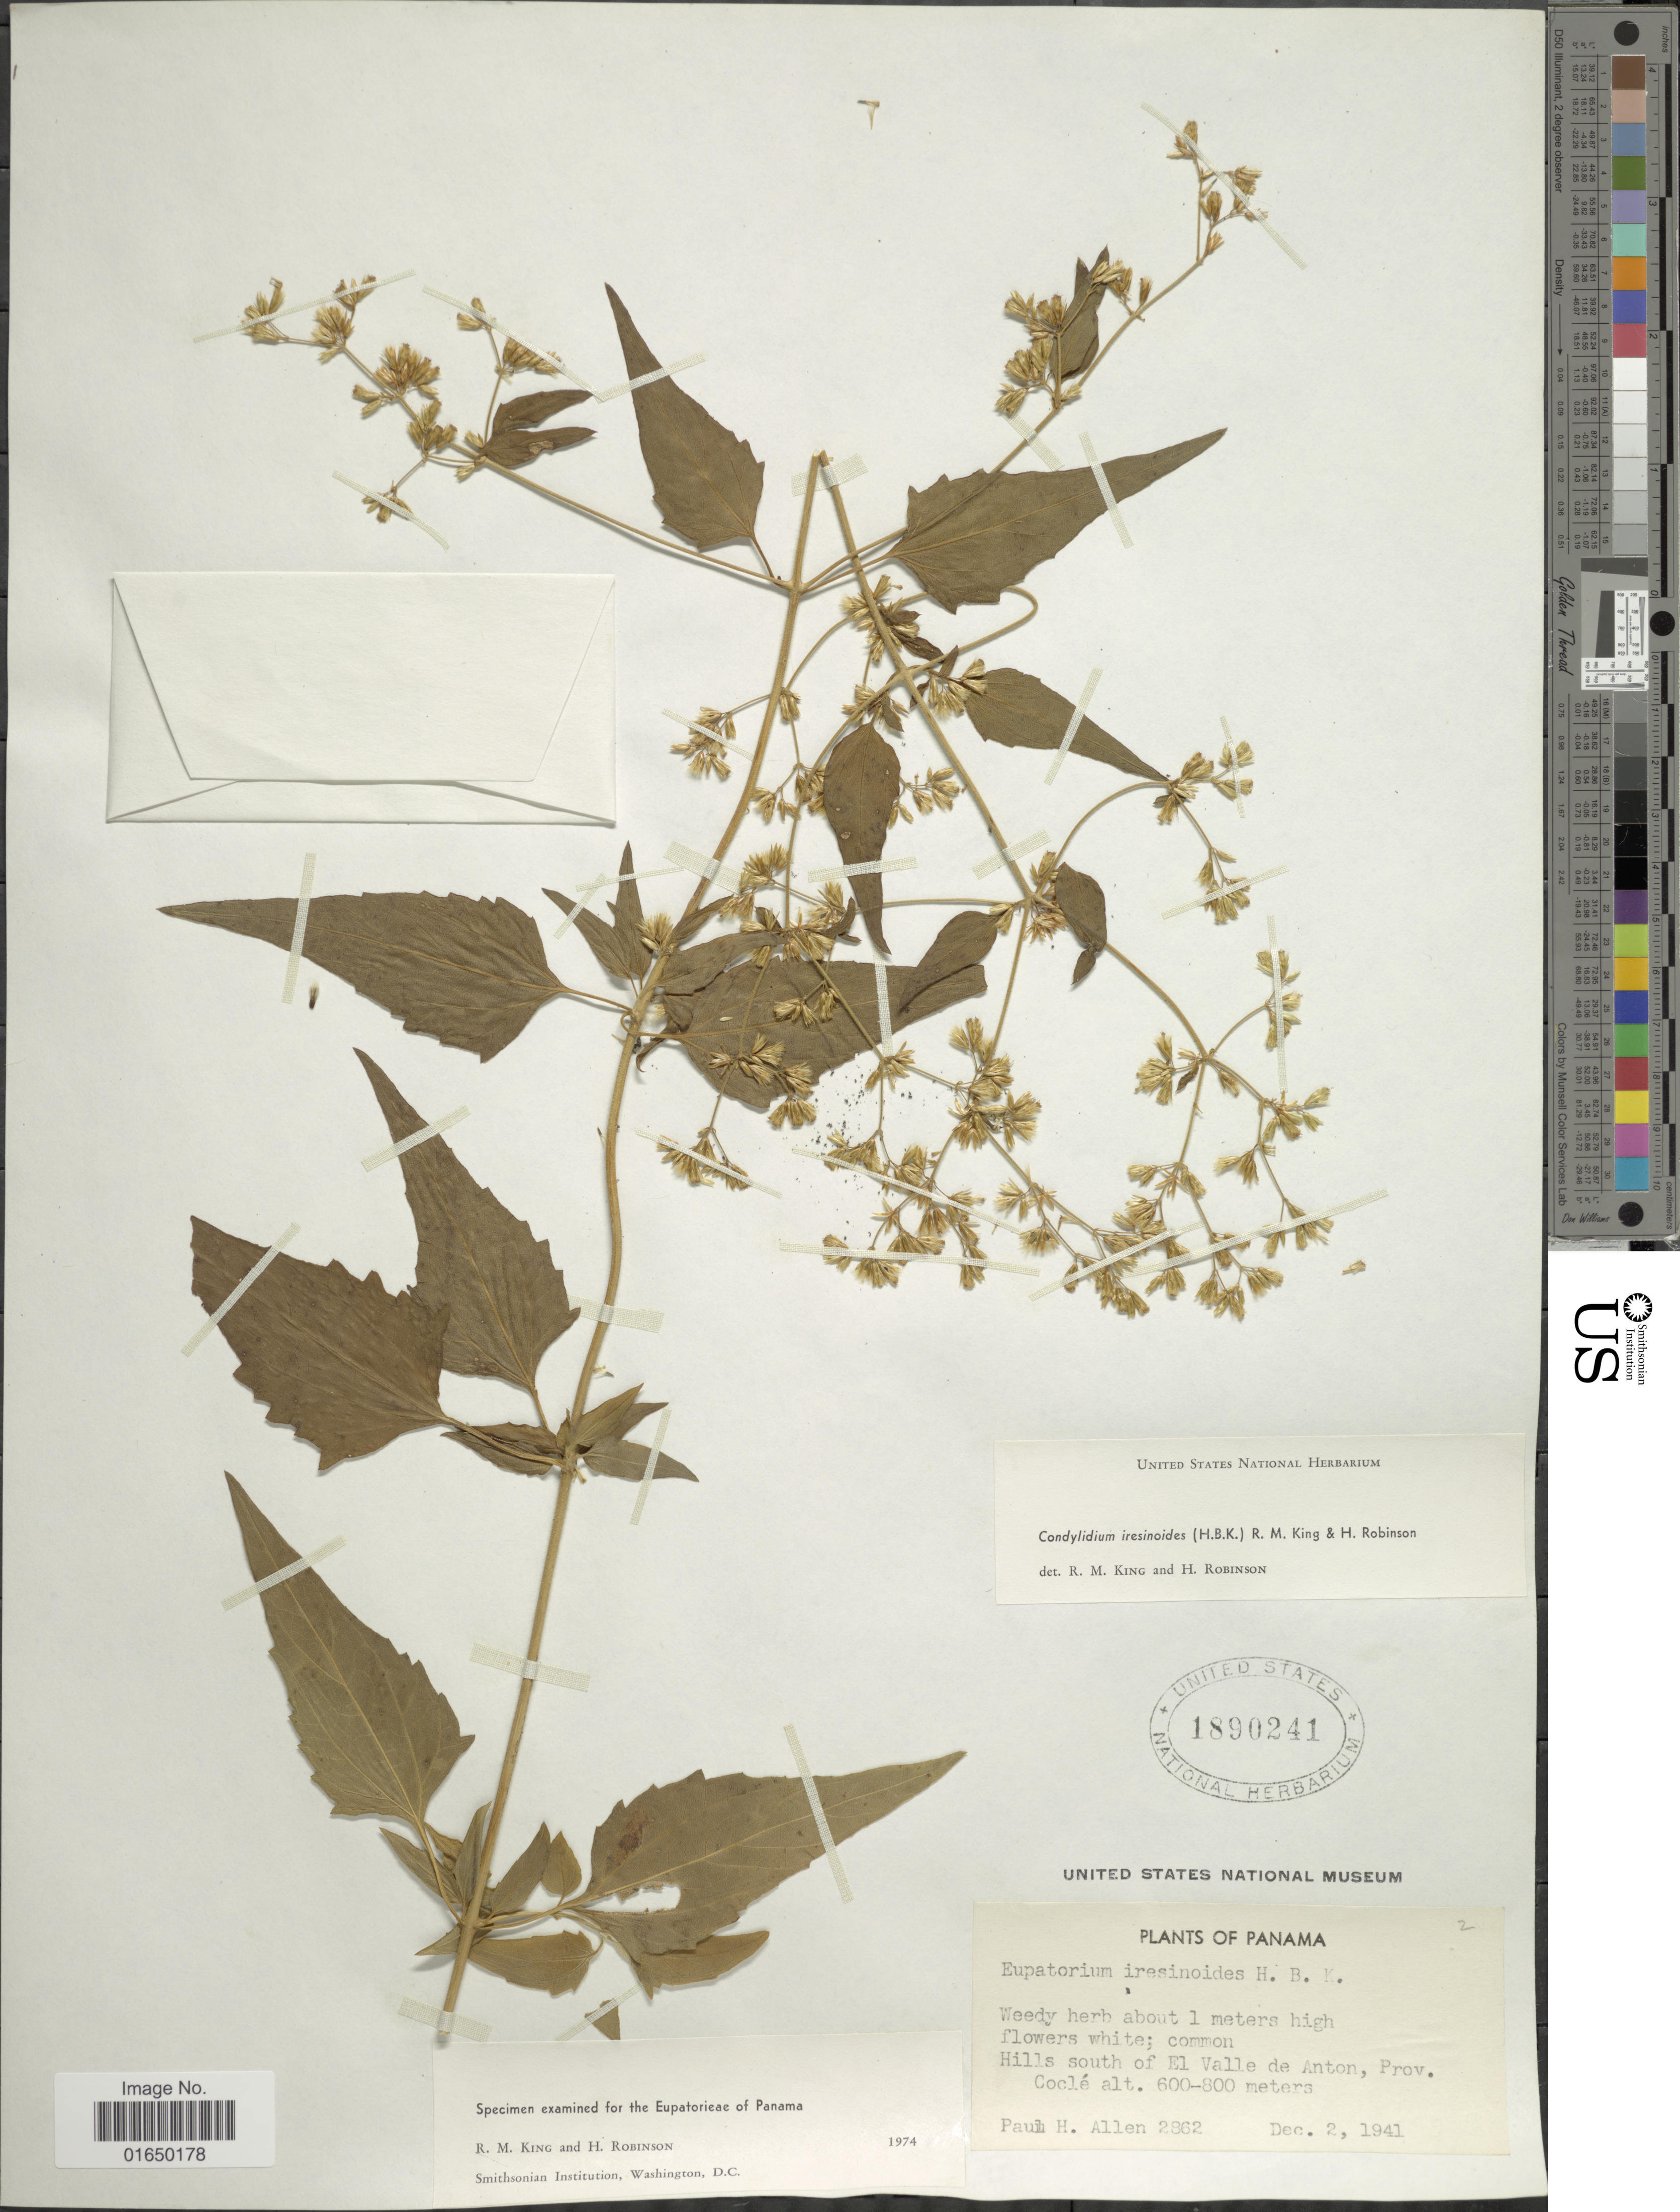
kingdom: Plantae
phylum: Tracheophyta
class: Magnoliopsida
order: Asterales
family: Asteraceae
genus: Condylidium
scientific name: Condylidium iresinoides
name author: (Kunth) R.M. King & H. Rob.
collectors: P. H. Allen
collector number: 2862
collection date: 1941-12-02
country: Panama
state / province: Coclé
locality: Hills south of El Valle de Anton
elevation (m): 600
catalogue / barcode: US 1890241